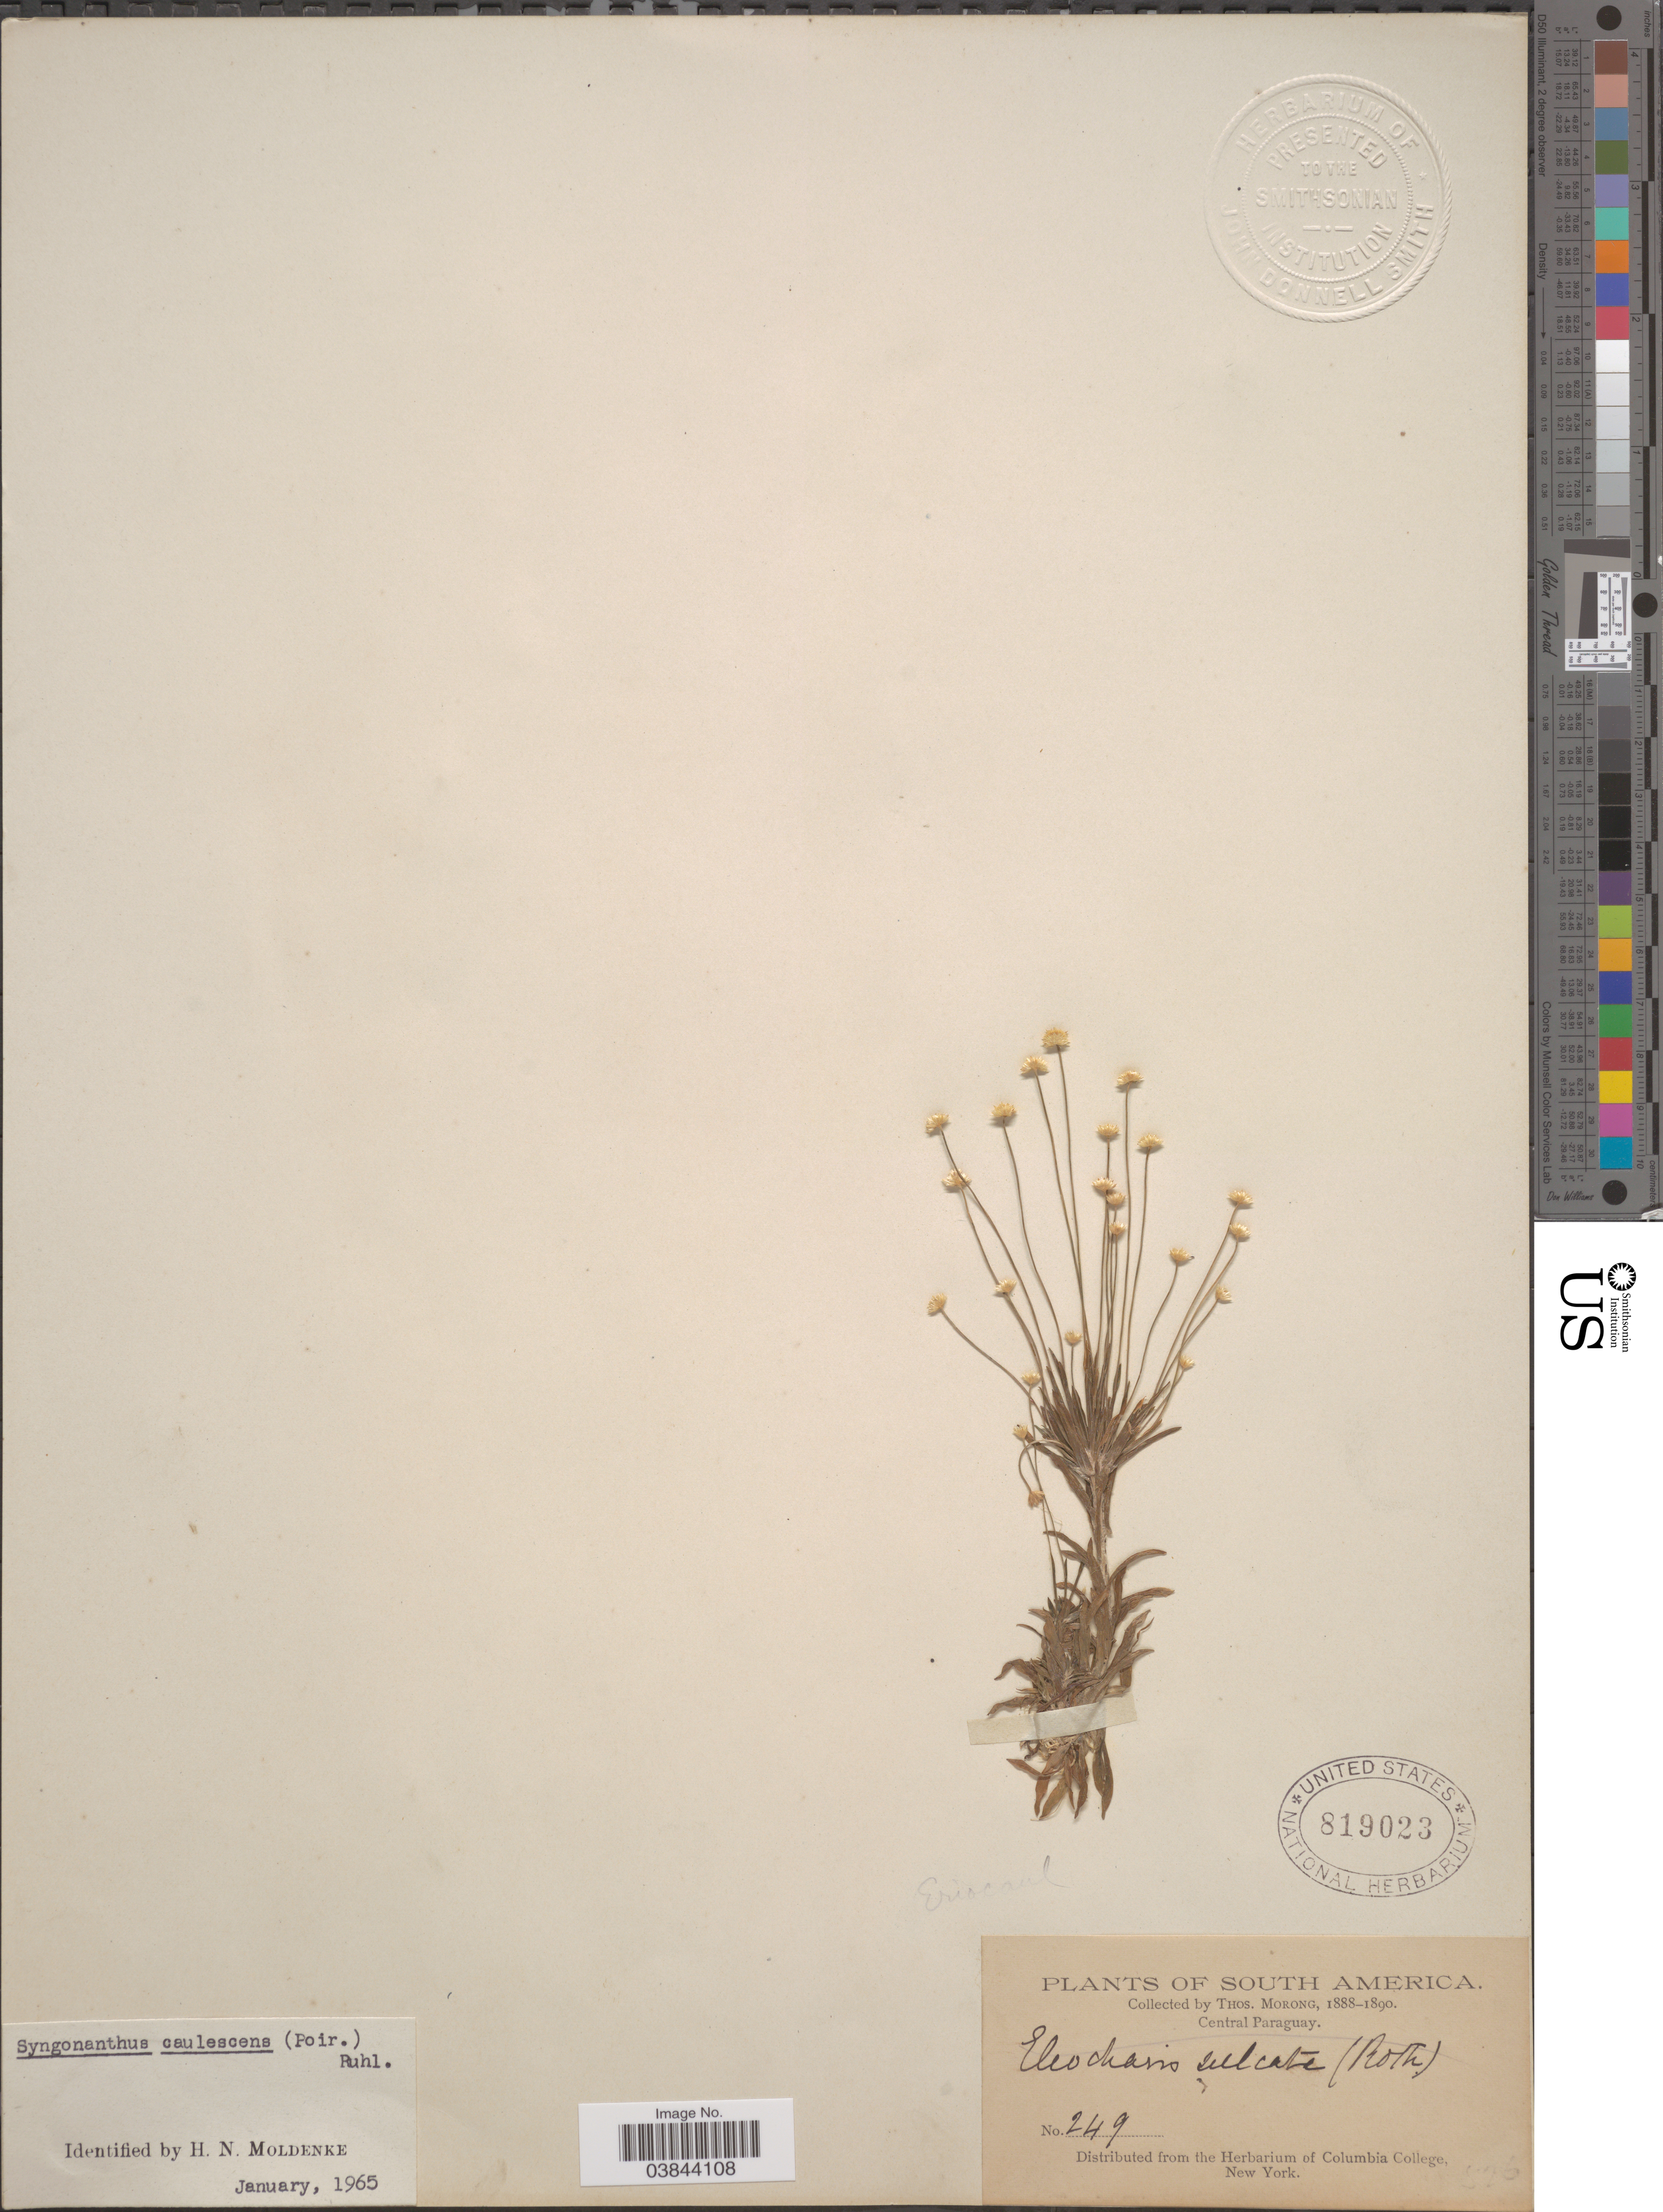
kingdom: Plantae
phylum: Tracheophyta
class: Liliopsida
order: Poales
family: Eriocaulaceae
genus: Syngonanthus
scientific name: Syngonanthus caulescens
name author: (Poir.) Ruhland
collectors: ex herb. T. Morong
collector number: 249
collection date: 1888/1890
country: Paraguay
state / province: Central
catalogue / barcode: US 819023